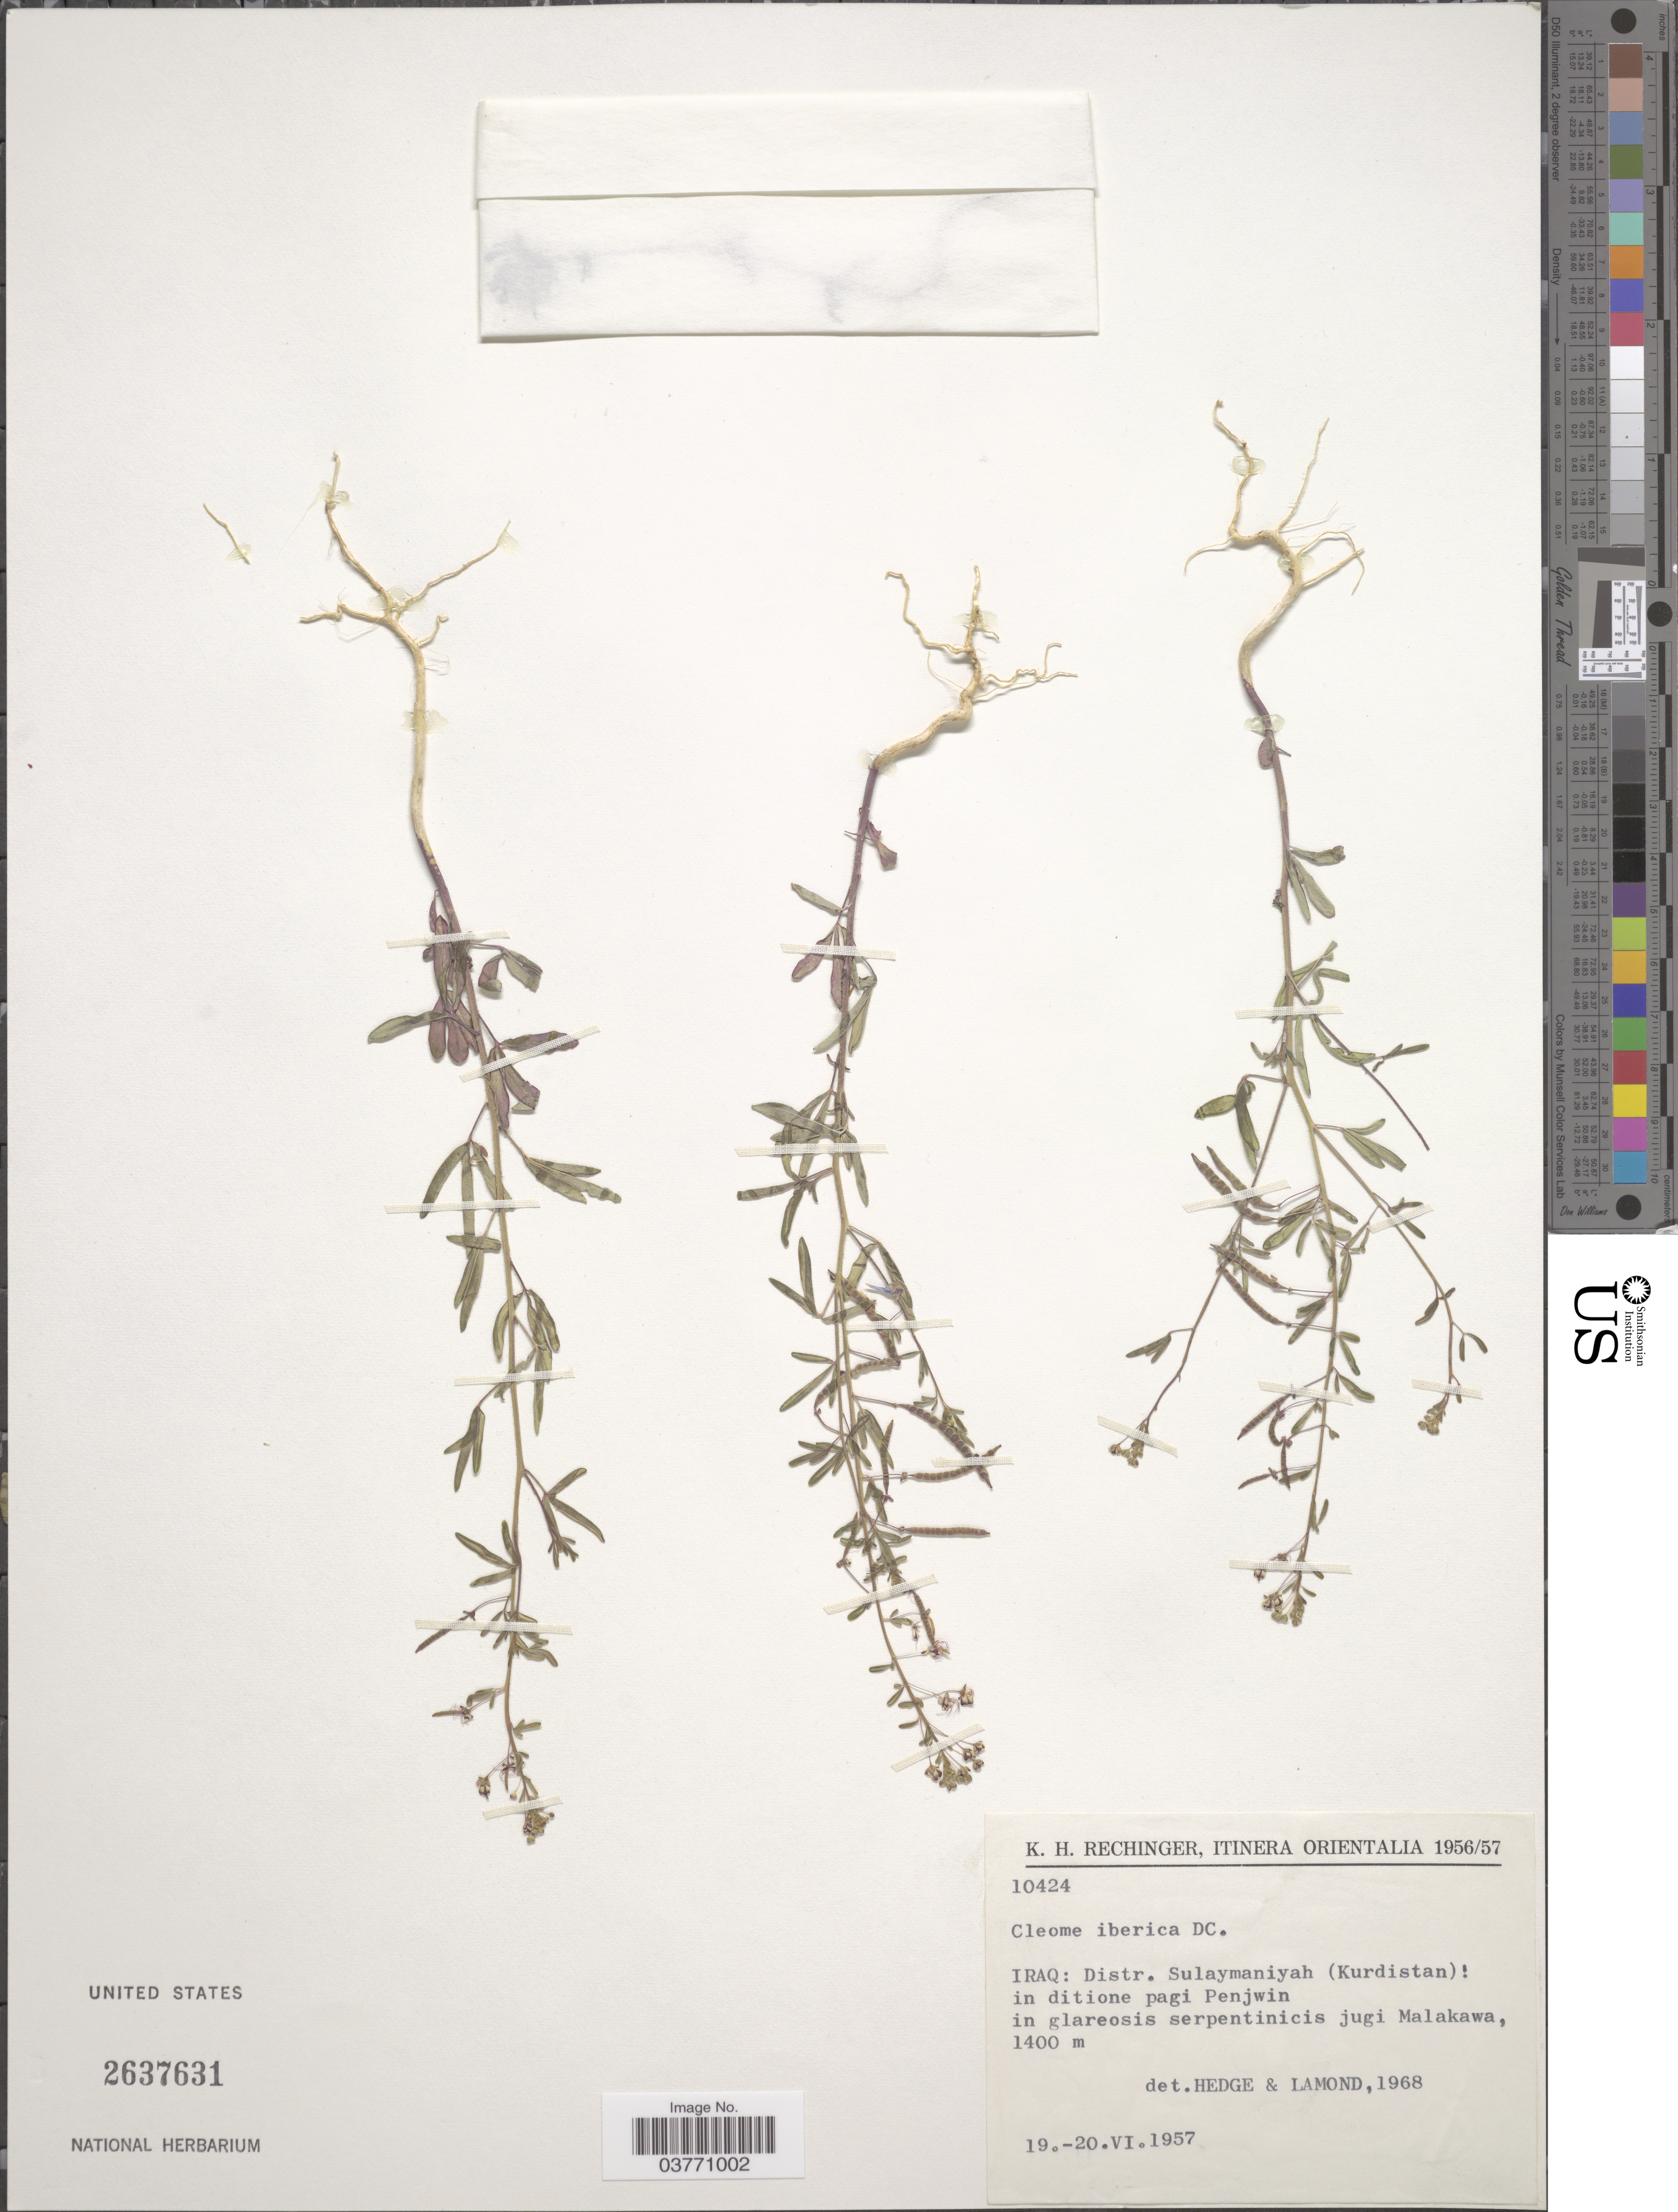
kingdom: Plantae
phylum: Tracheophyta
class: Magnoliopsida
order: Brassicales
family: Cleomaceae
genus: Cleome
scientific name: Cleome iberica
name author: DC.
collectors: K. H. Rechinger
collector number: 10424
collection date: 1957-06-19/1957-06-20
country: Iraq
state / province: As Sulaymānīyah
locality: Itinera Orientalia. Distr. Sulaymaniyah (Kurdistan) [illegible text] in ditione pagi Penjwin in glareosis serpentinicis jugi Malakawa.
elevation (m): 1400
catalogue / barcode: US 2637631